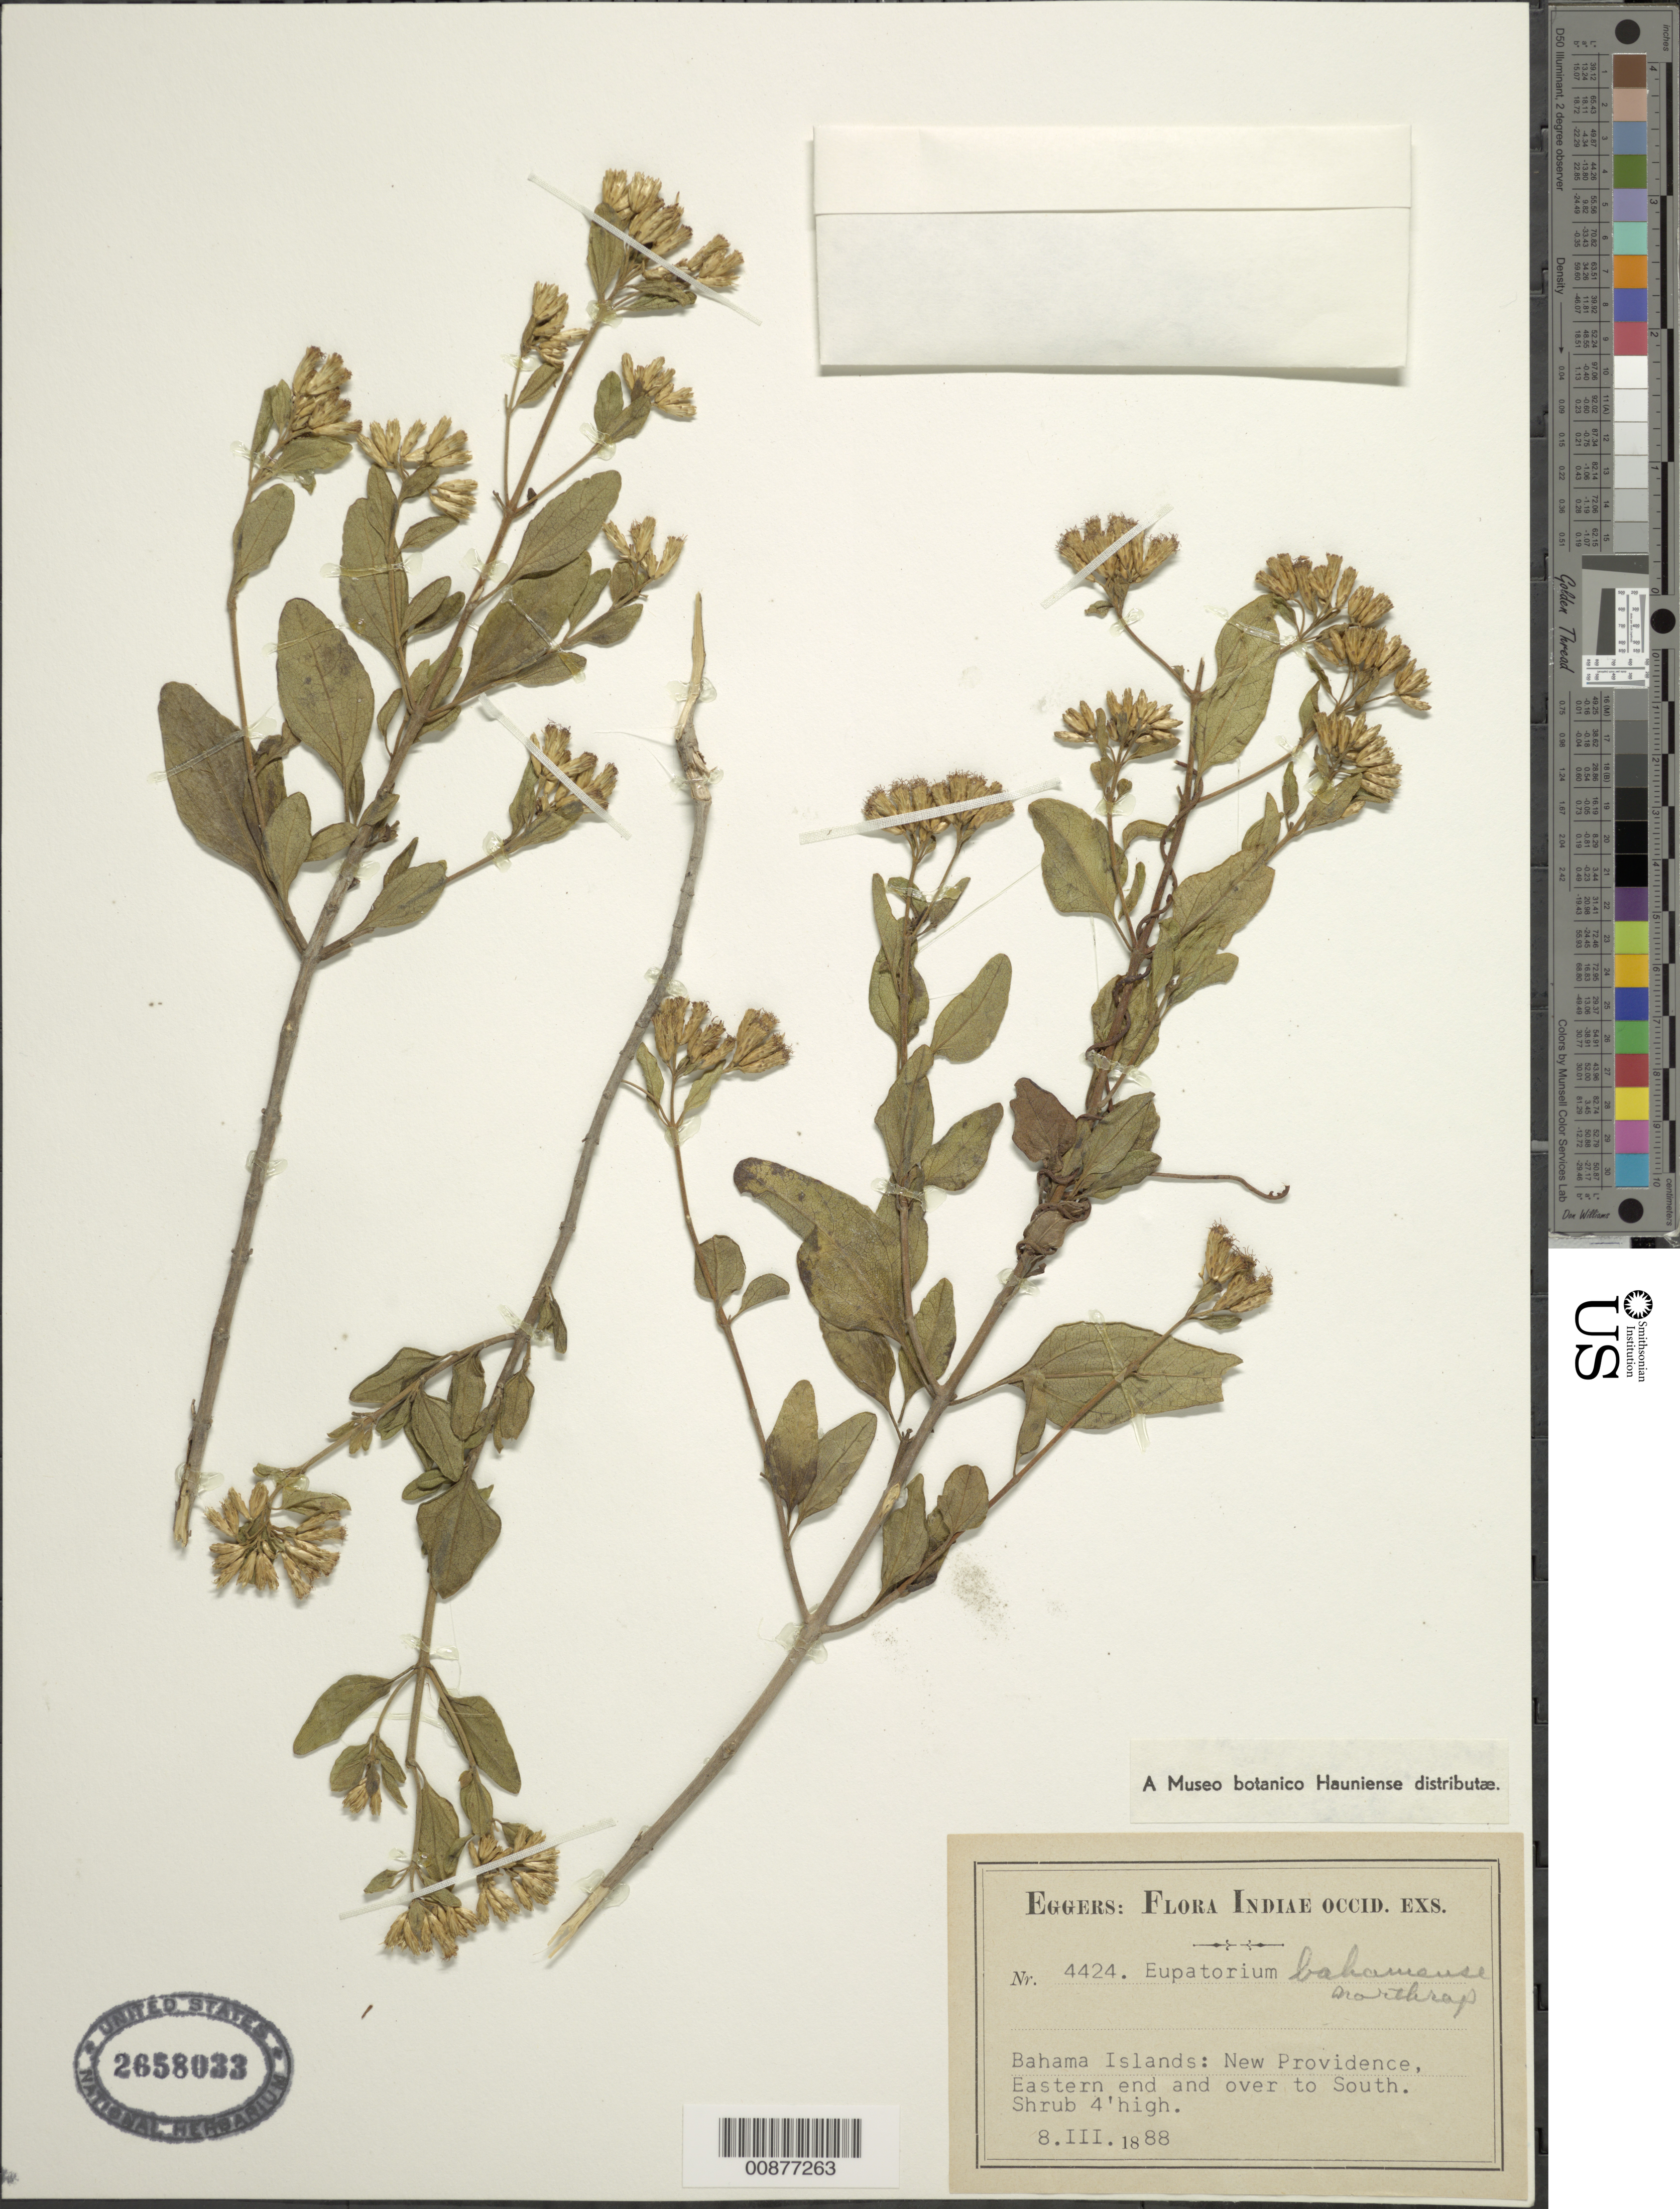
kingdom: Plantae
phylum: Tracheophyta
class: Magnoliopsida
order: Asterales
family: Asteraceae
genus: Chromolaena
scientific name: Chromolaena bahamensis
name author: (Northr.) R.M. King & H. Rob.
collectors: H. F. A. von Eggers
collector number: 4424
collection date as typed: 08 Mar 1888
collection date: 1888-03-08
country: Bahamas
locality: New Providence, eastern end and over to south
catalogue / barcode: US 2658033